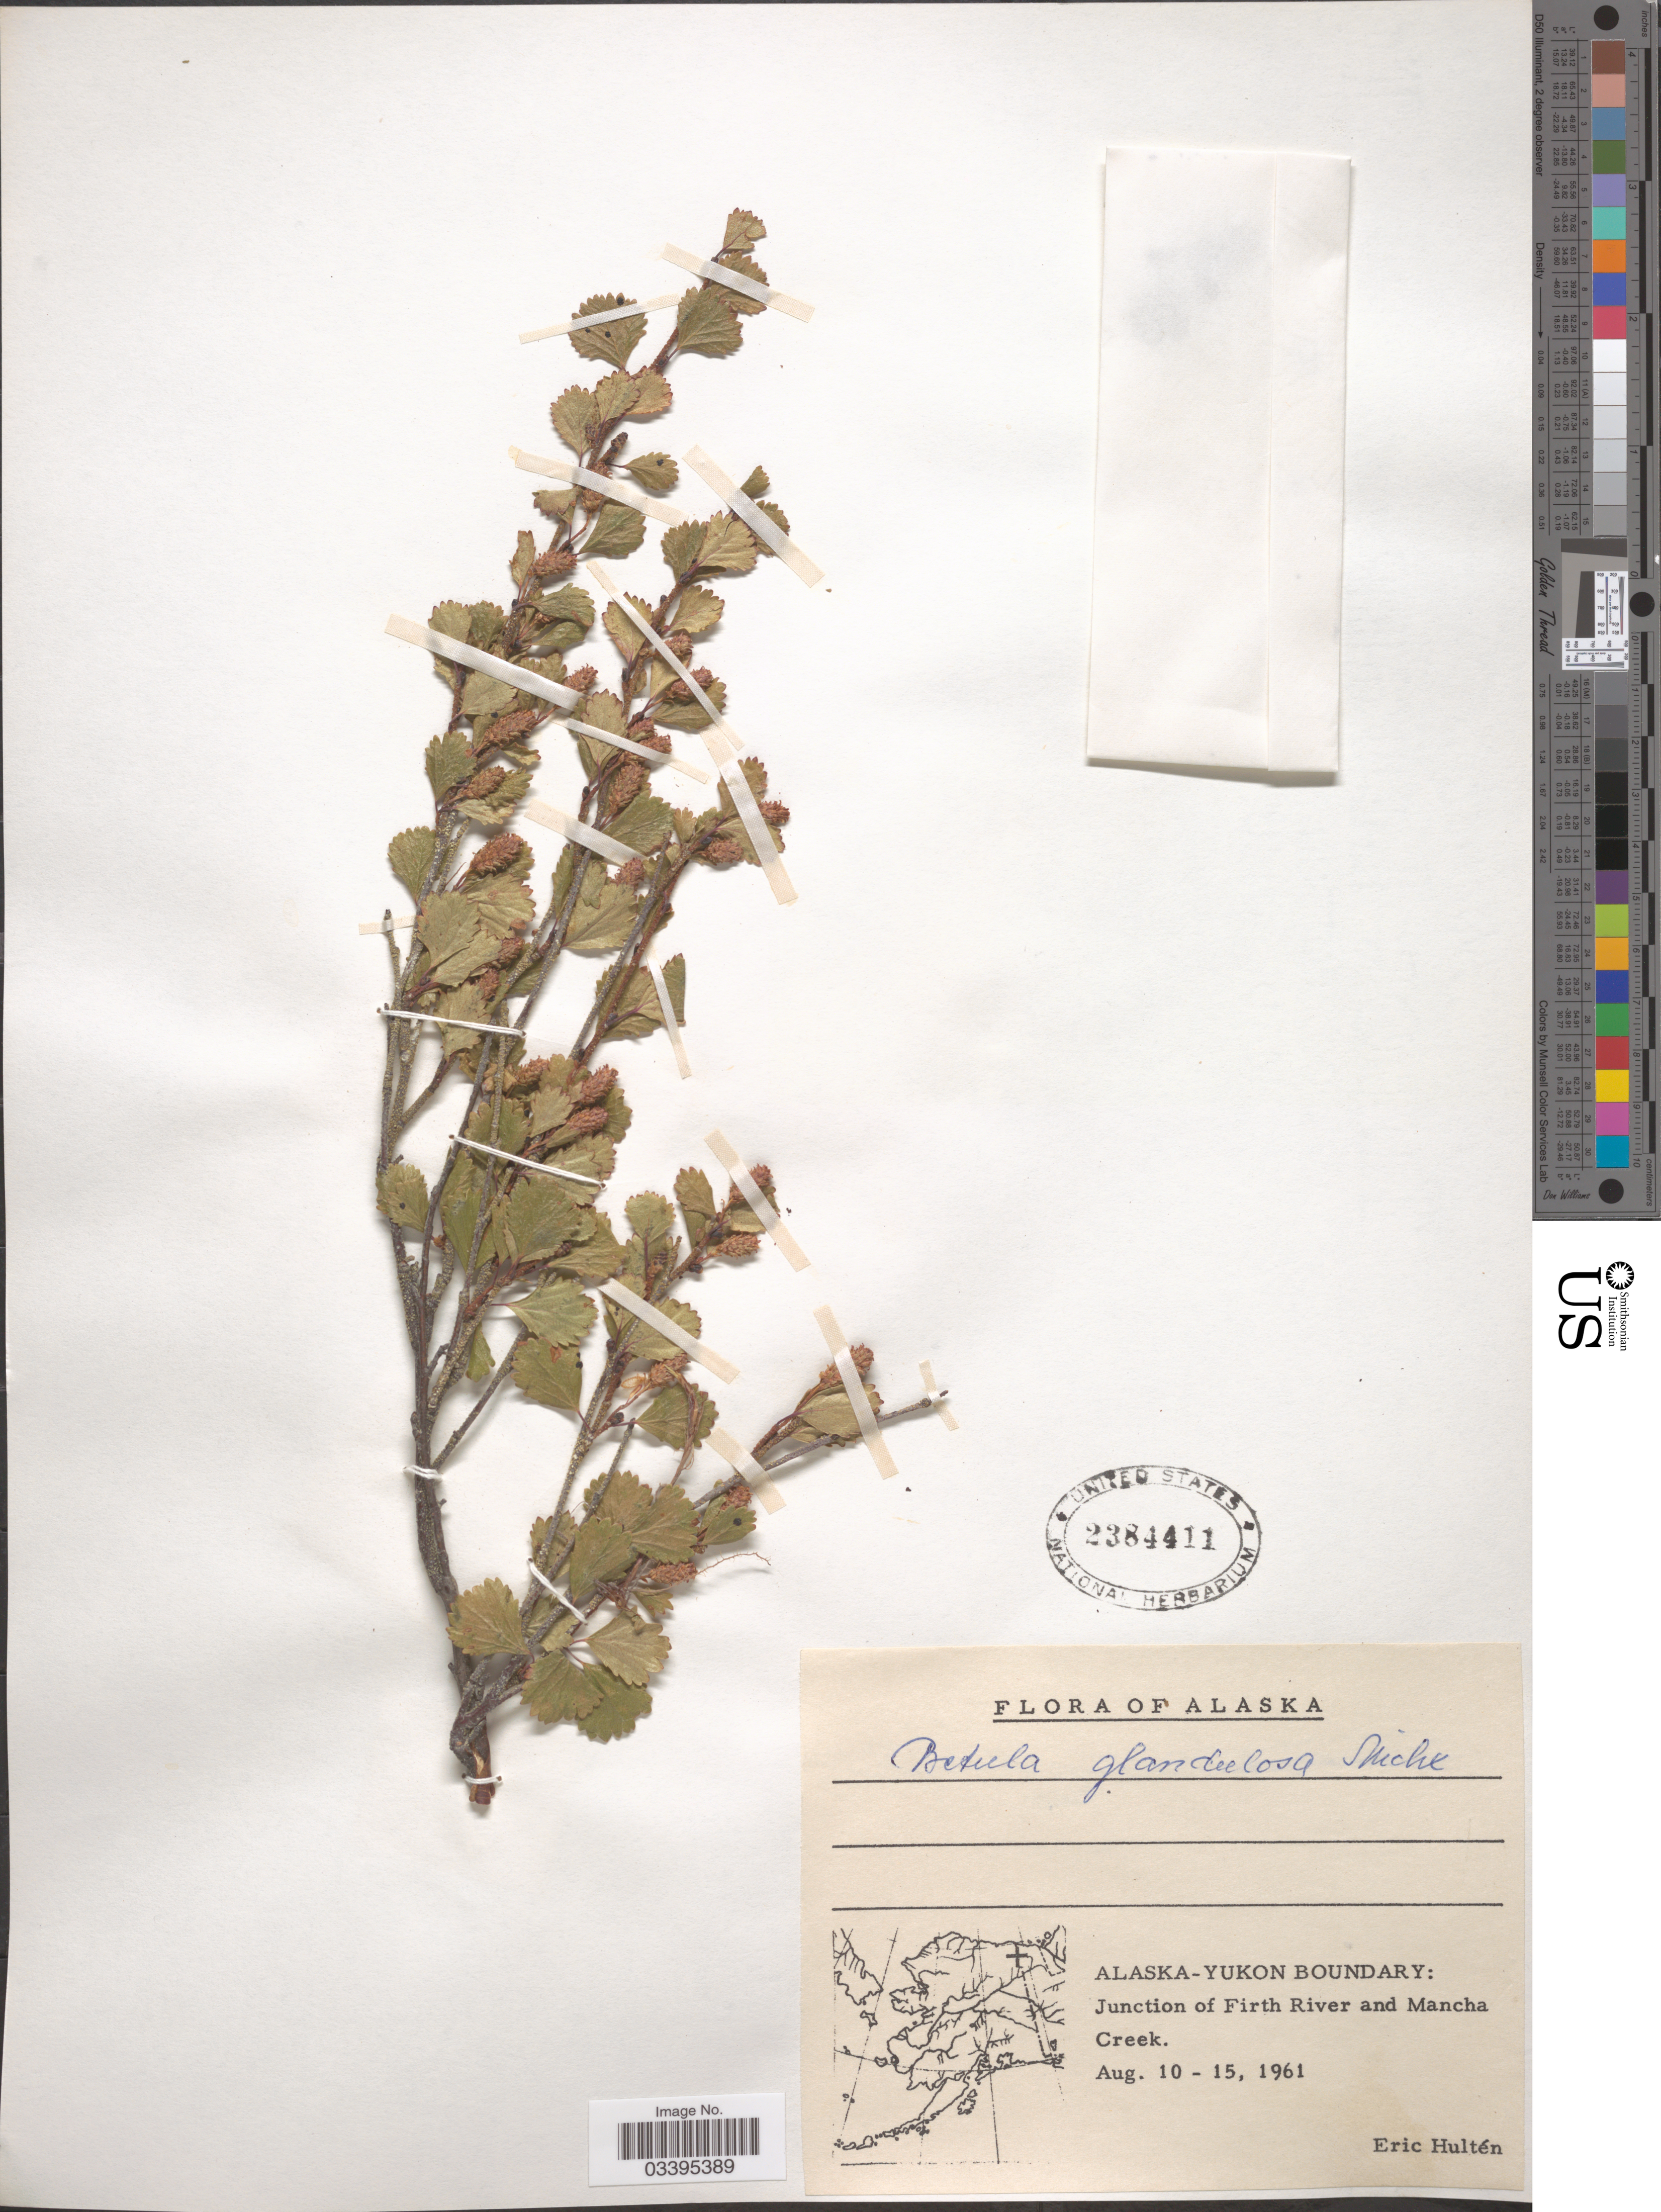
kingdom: Plantae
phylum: Tracheophyta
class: Magnoliopsida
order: Fagales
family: Betulaceae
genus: Betula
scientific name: Betula glandulosa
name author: Michx.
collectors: E. G. Hultén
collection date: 1961-08-10/1961-08-15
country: United States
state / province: Alaska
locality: Alaska-Yukon Boundary. Junction of Firth River and Mancha Creek.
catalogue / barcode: US 2384411